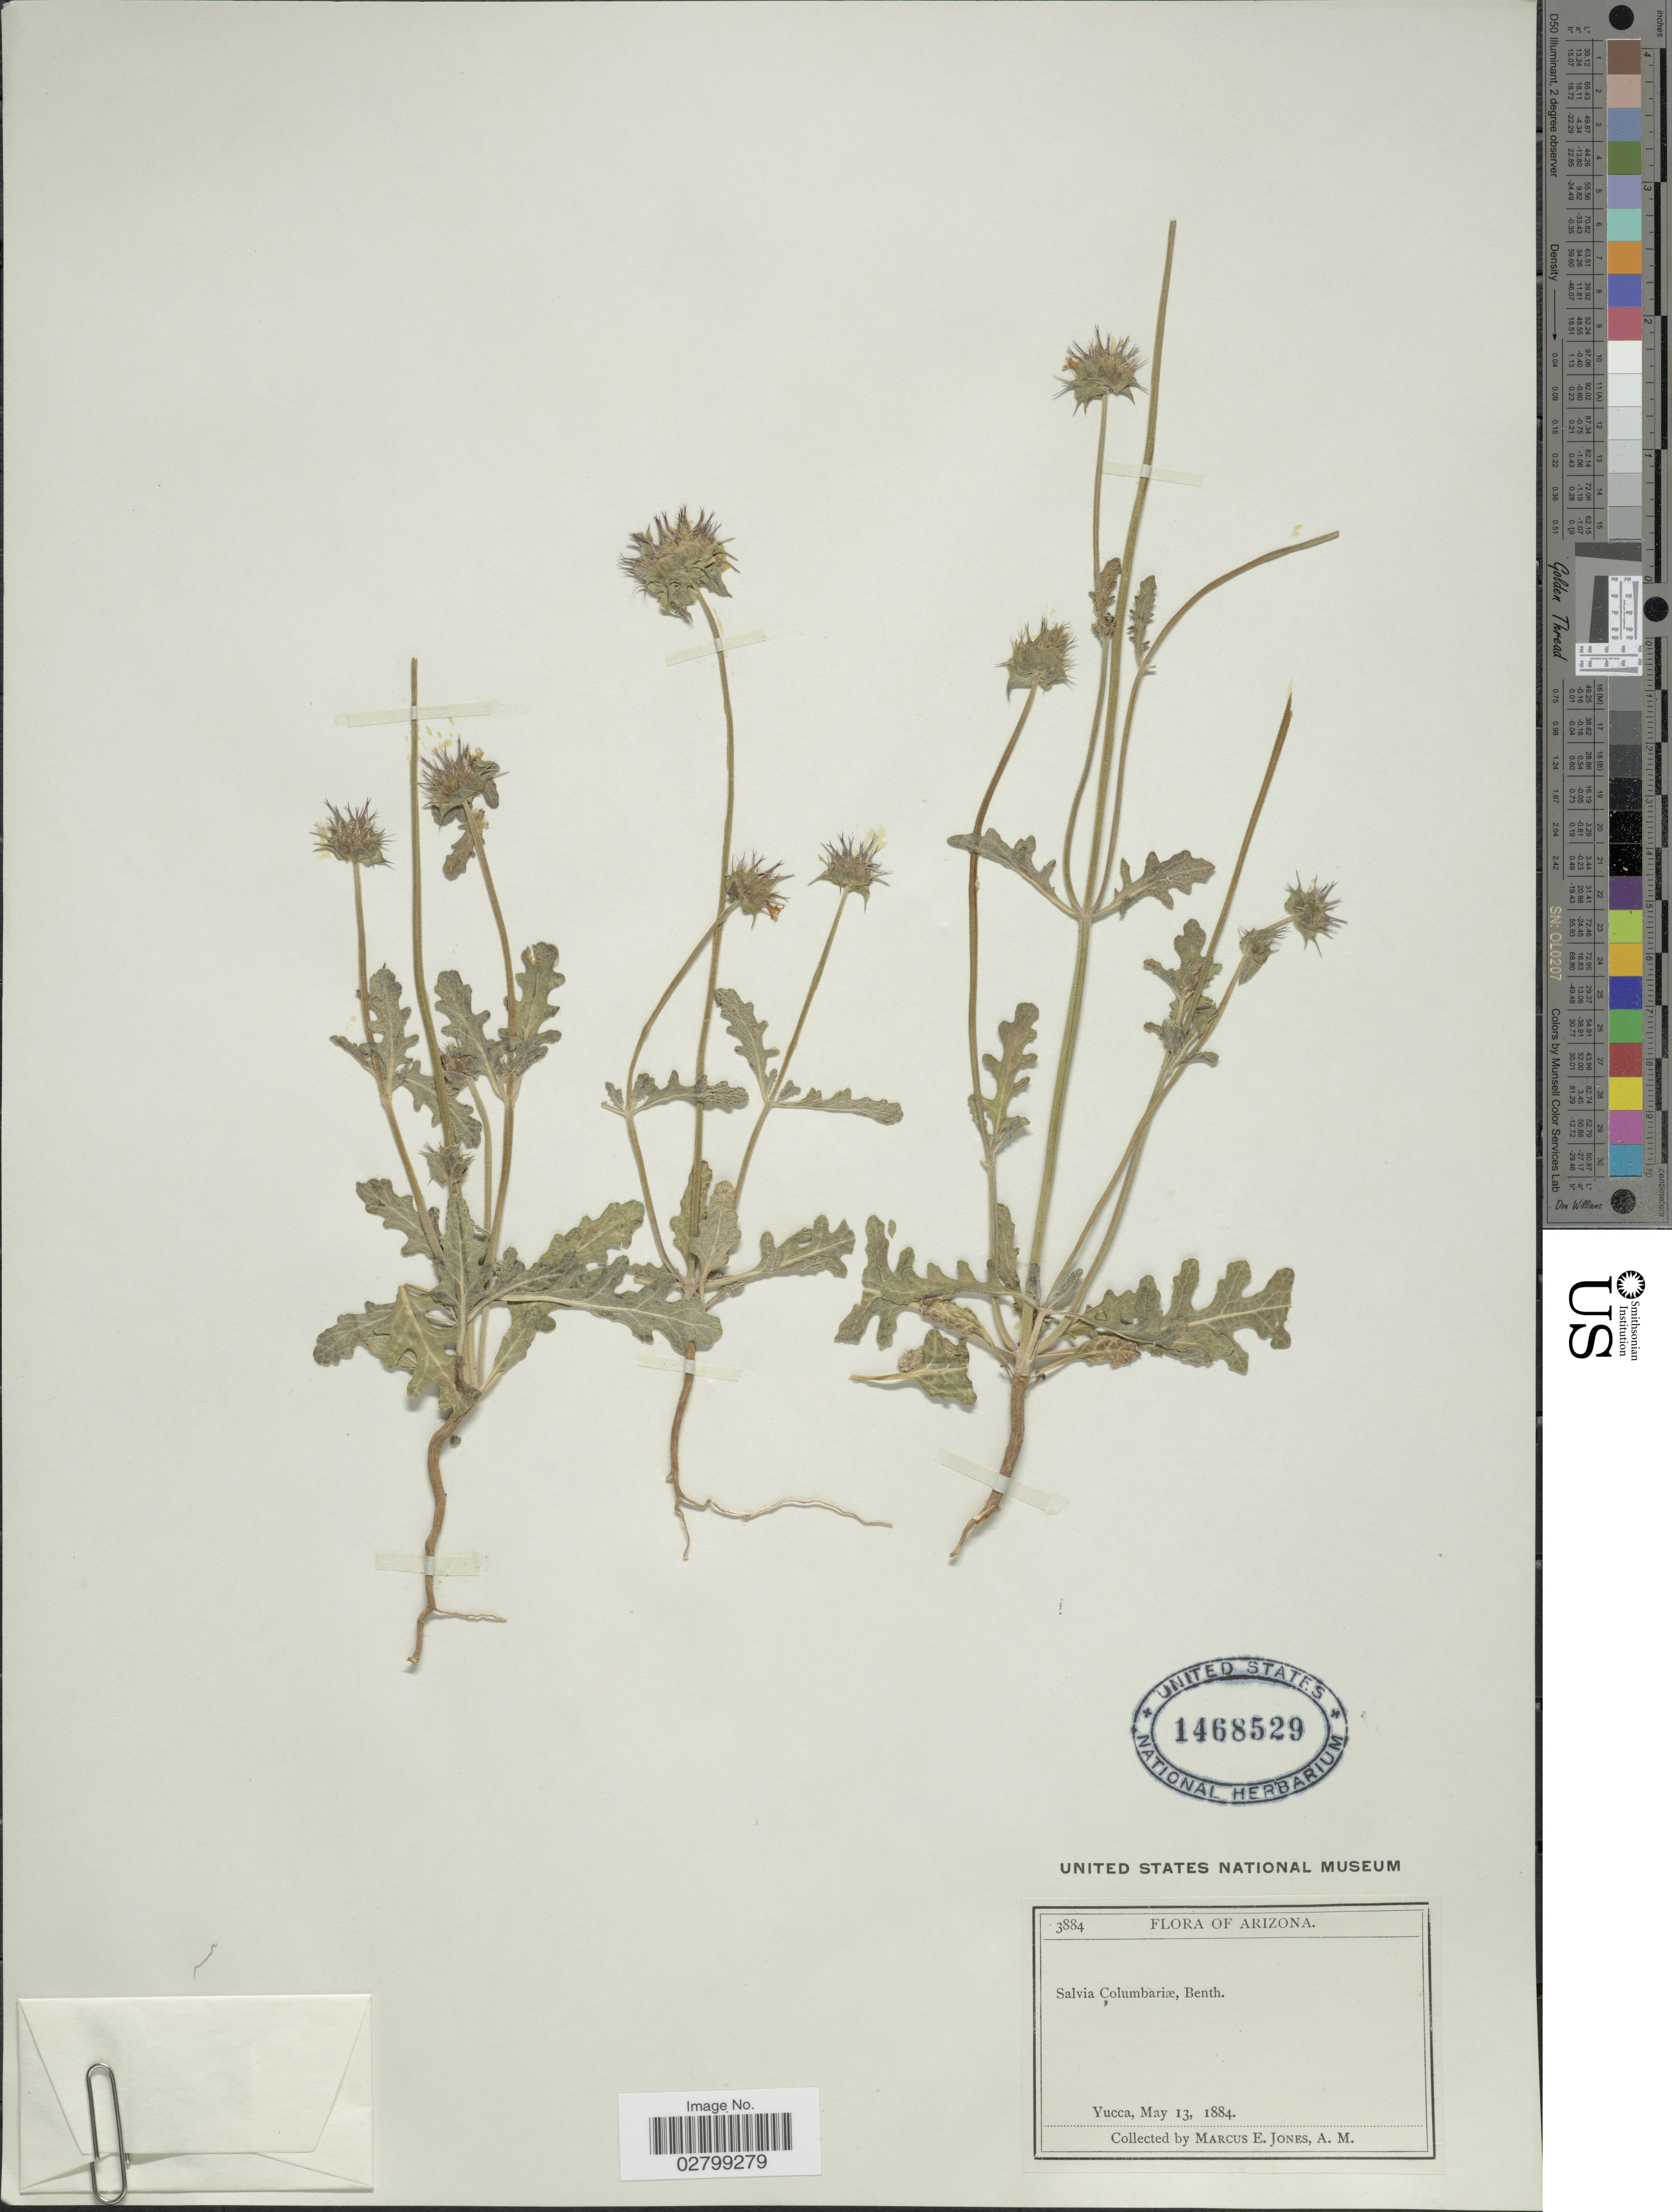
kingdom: Plantae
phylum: Tracheophyta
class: Magnoliopsida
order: Lamiales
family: Lamiaceae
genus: Salvia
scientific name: Salvia columbariae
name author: Benth.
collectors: M. E. Jones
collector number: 3884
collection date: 1884-05-13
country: United States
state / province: Arizona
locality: Yucca.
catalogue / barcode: US 1468529